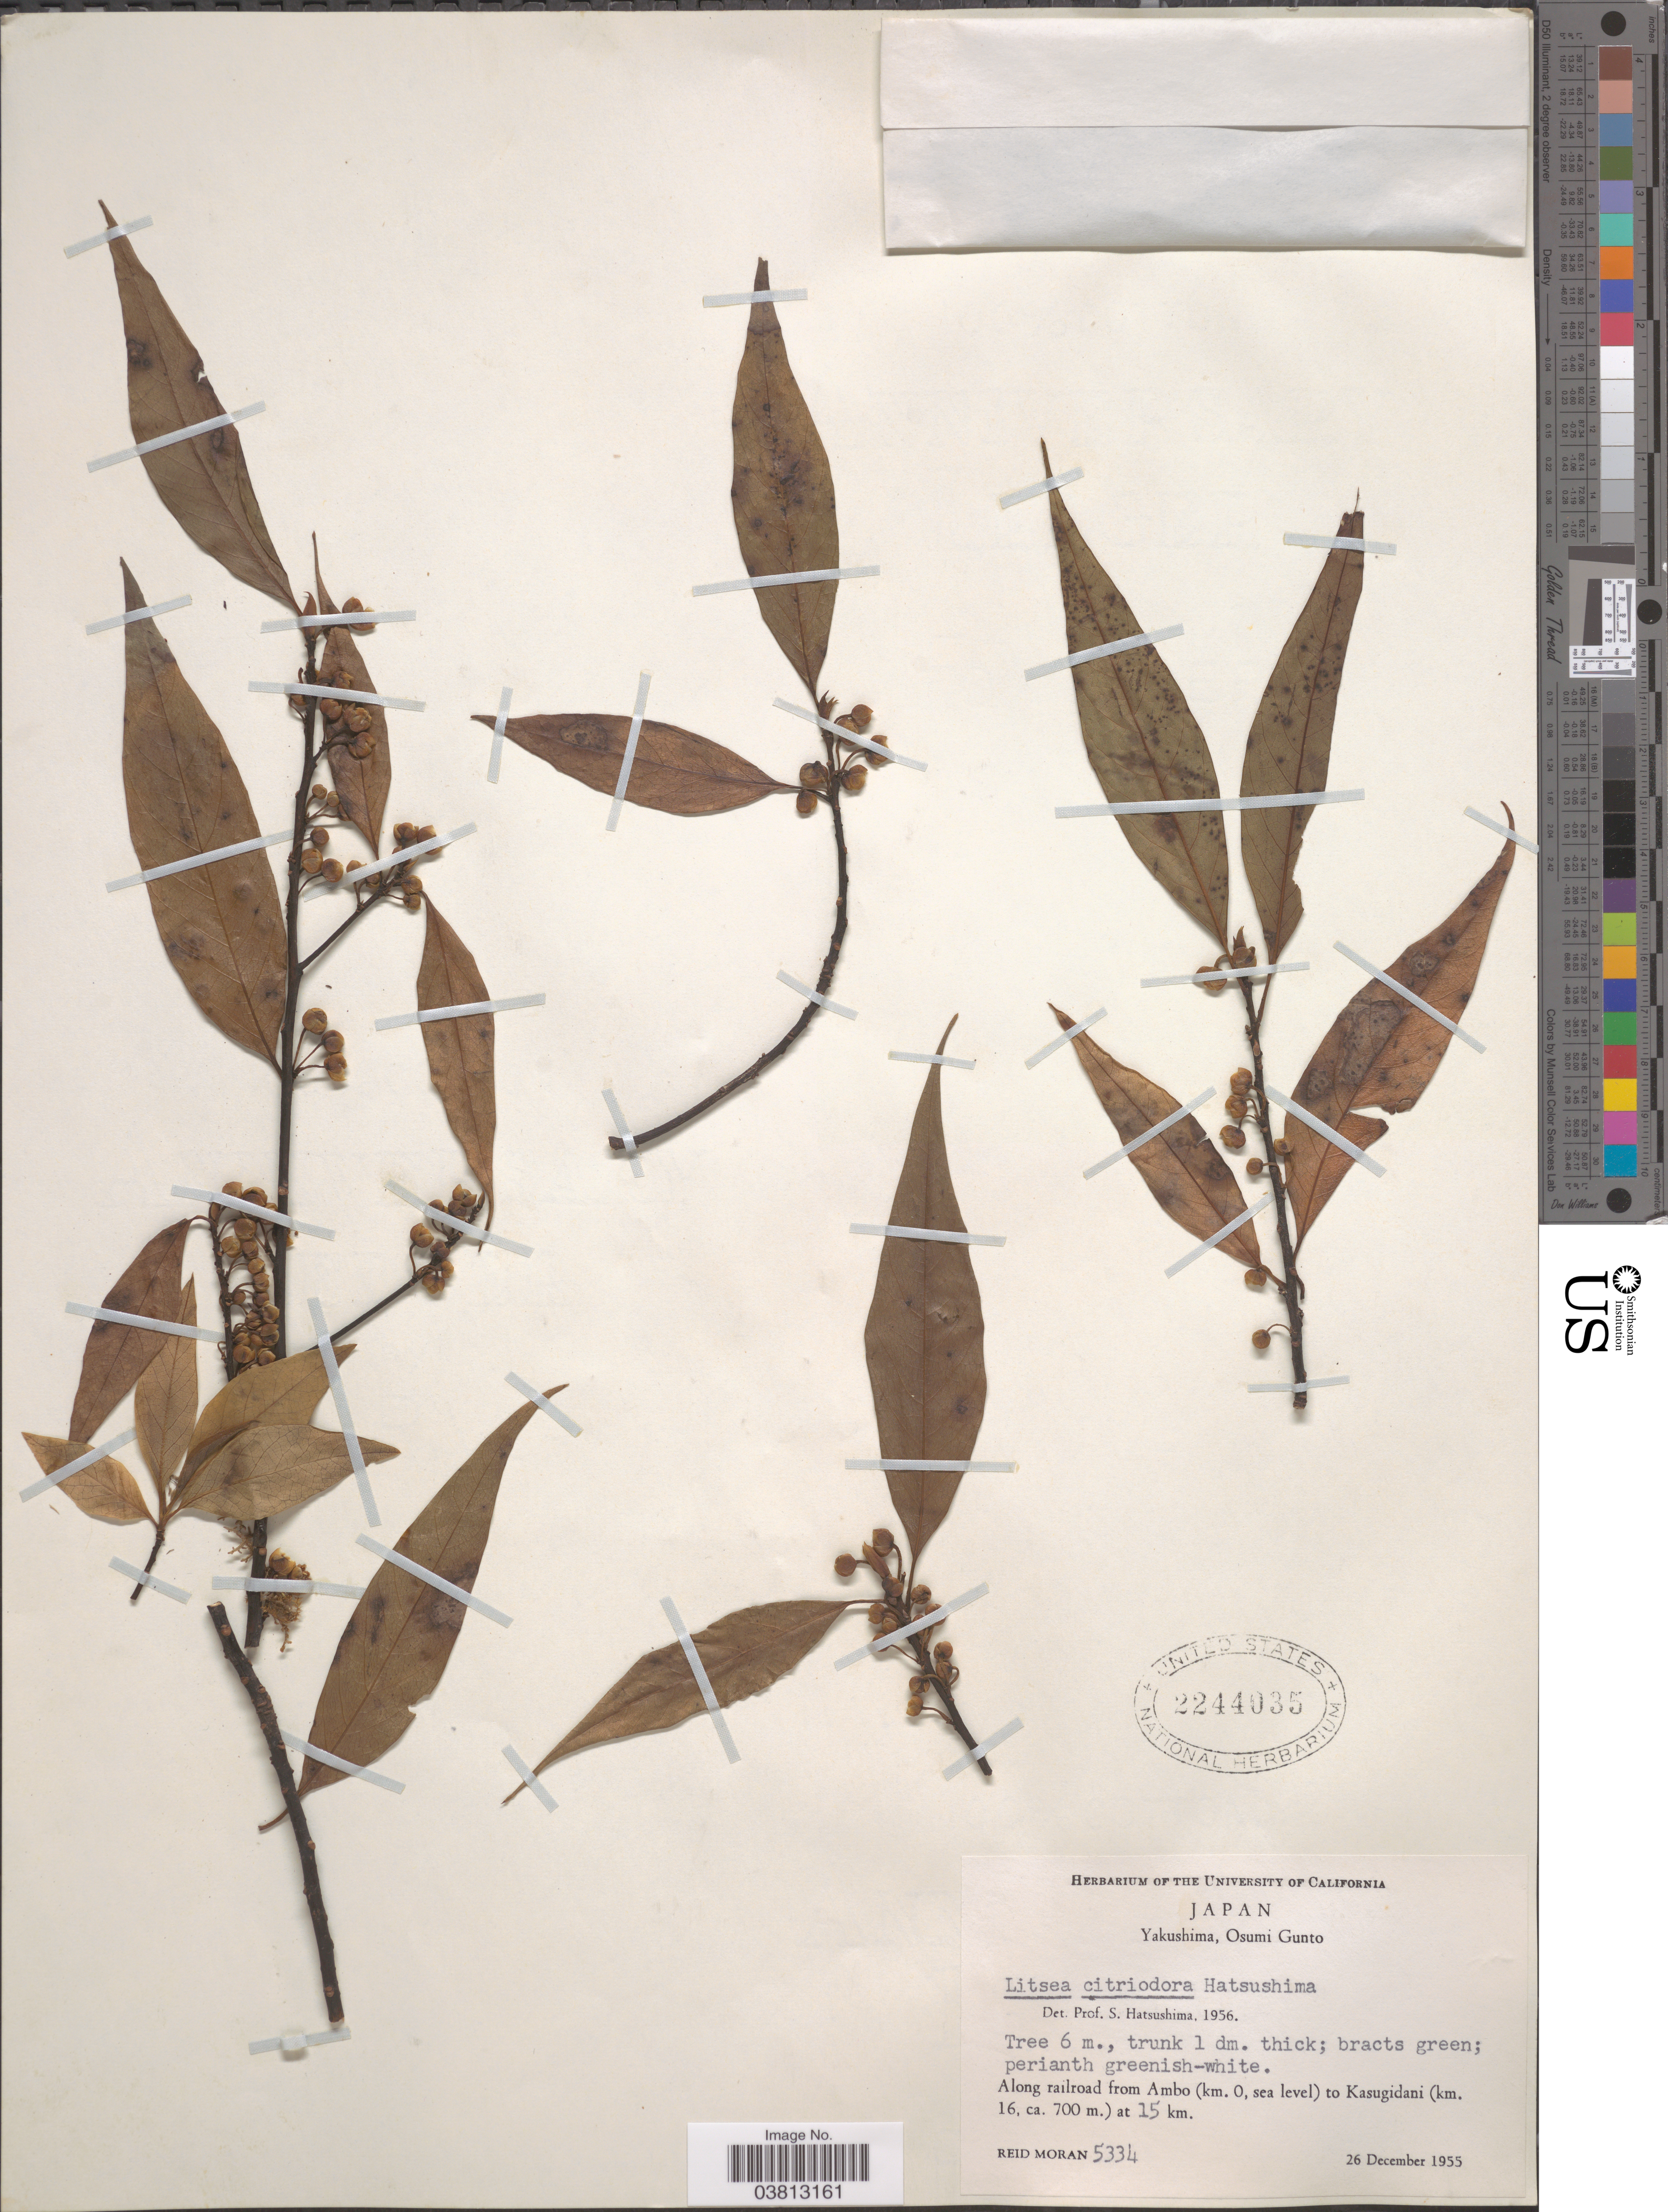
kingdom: Plantae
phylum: Tracheophyta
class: Magnoliopsida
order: Laurales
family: Lauraceae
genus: Litsea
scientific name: Litsea citriodora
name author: (Siebold & Zucc.) Hatus.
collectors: R. Moran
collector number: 5334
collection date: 1955-12-26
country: Japan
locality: Yakushima, Osumi Gunto. Along railroad from Ambo (km. 0) to Kasugidani (km. 16) at 15 km.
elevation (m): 0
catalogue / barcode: US 2244035